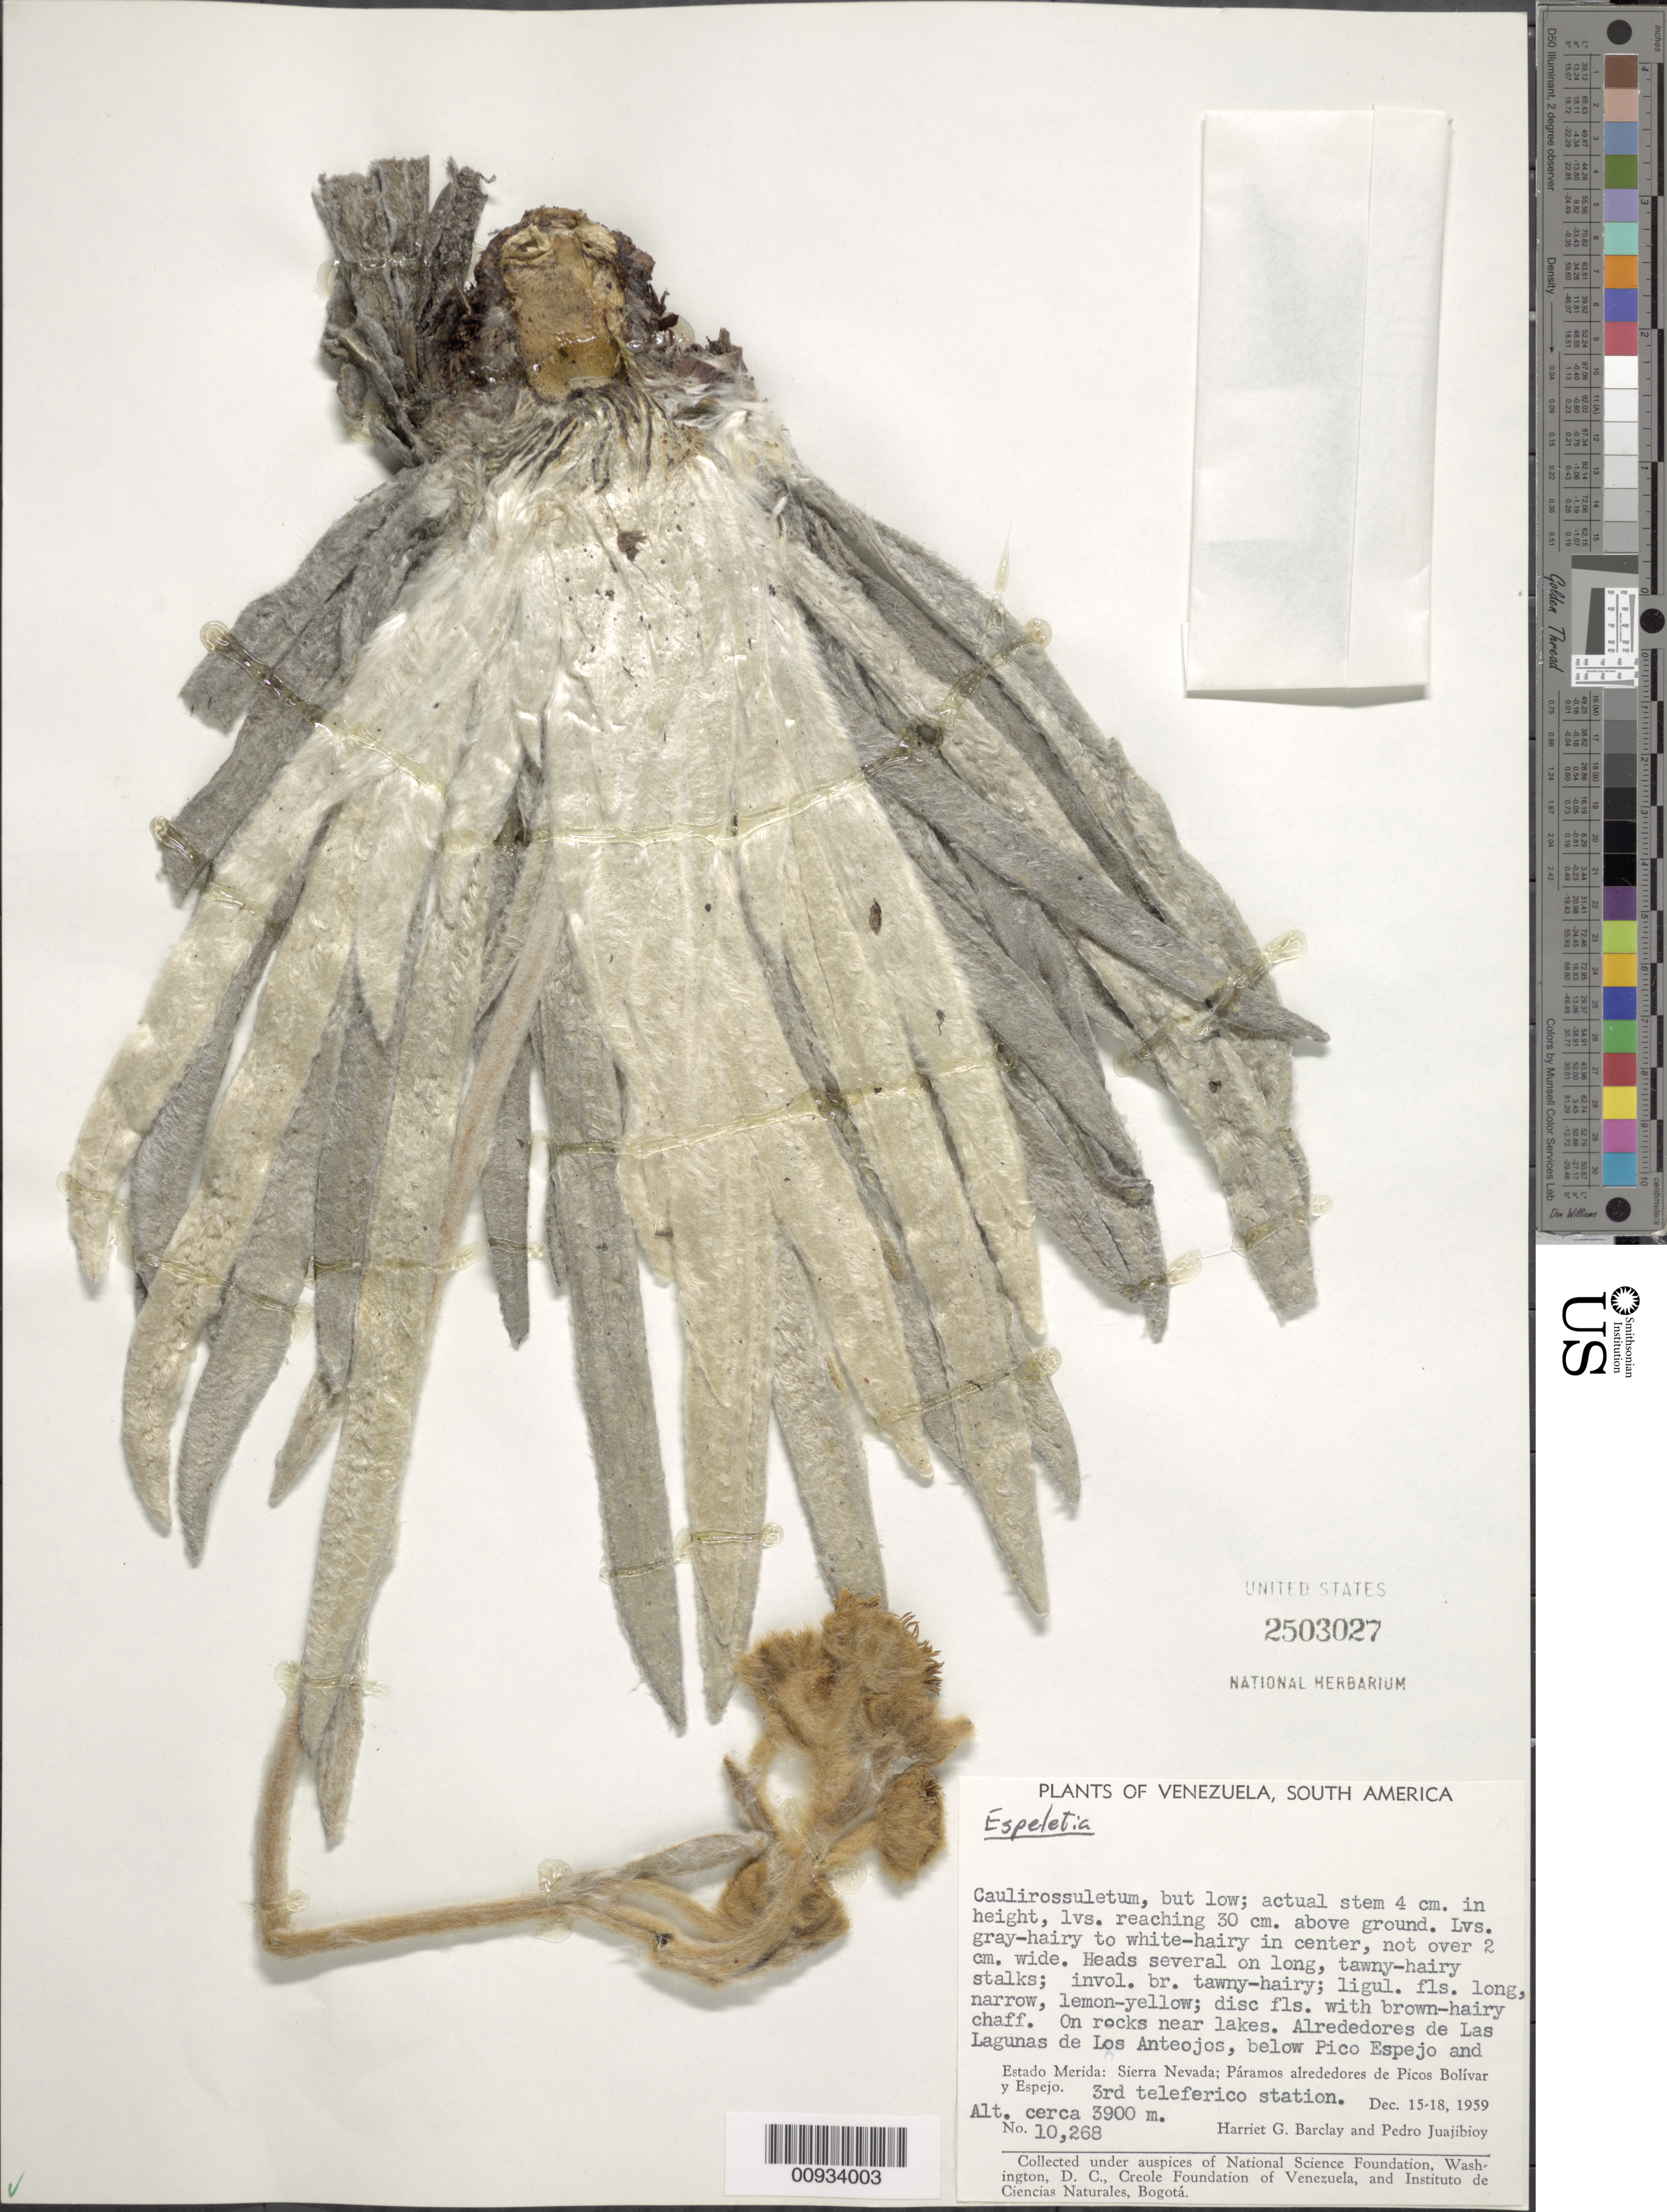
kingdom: Plantae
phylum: Tracheophyta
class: Magnoliopsida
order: Asterales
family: Asteraceae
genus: Espeletia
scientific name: Espeletia sp.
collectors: H. G. Barclay & P. Juajibioy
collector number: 10268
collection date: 1959-12-15/1959-12-18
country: Venezuela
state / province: Mérida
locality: Sierra Nevada, páramos alrededor de los Picos Bol'ivar y Espejo. Alrededores de Las Lagunas de los Anteojos, below P. Espejo.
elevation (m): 3900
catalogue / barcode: US 2503027